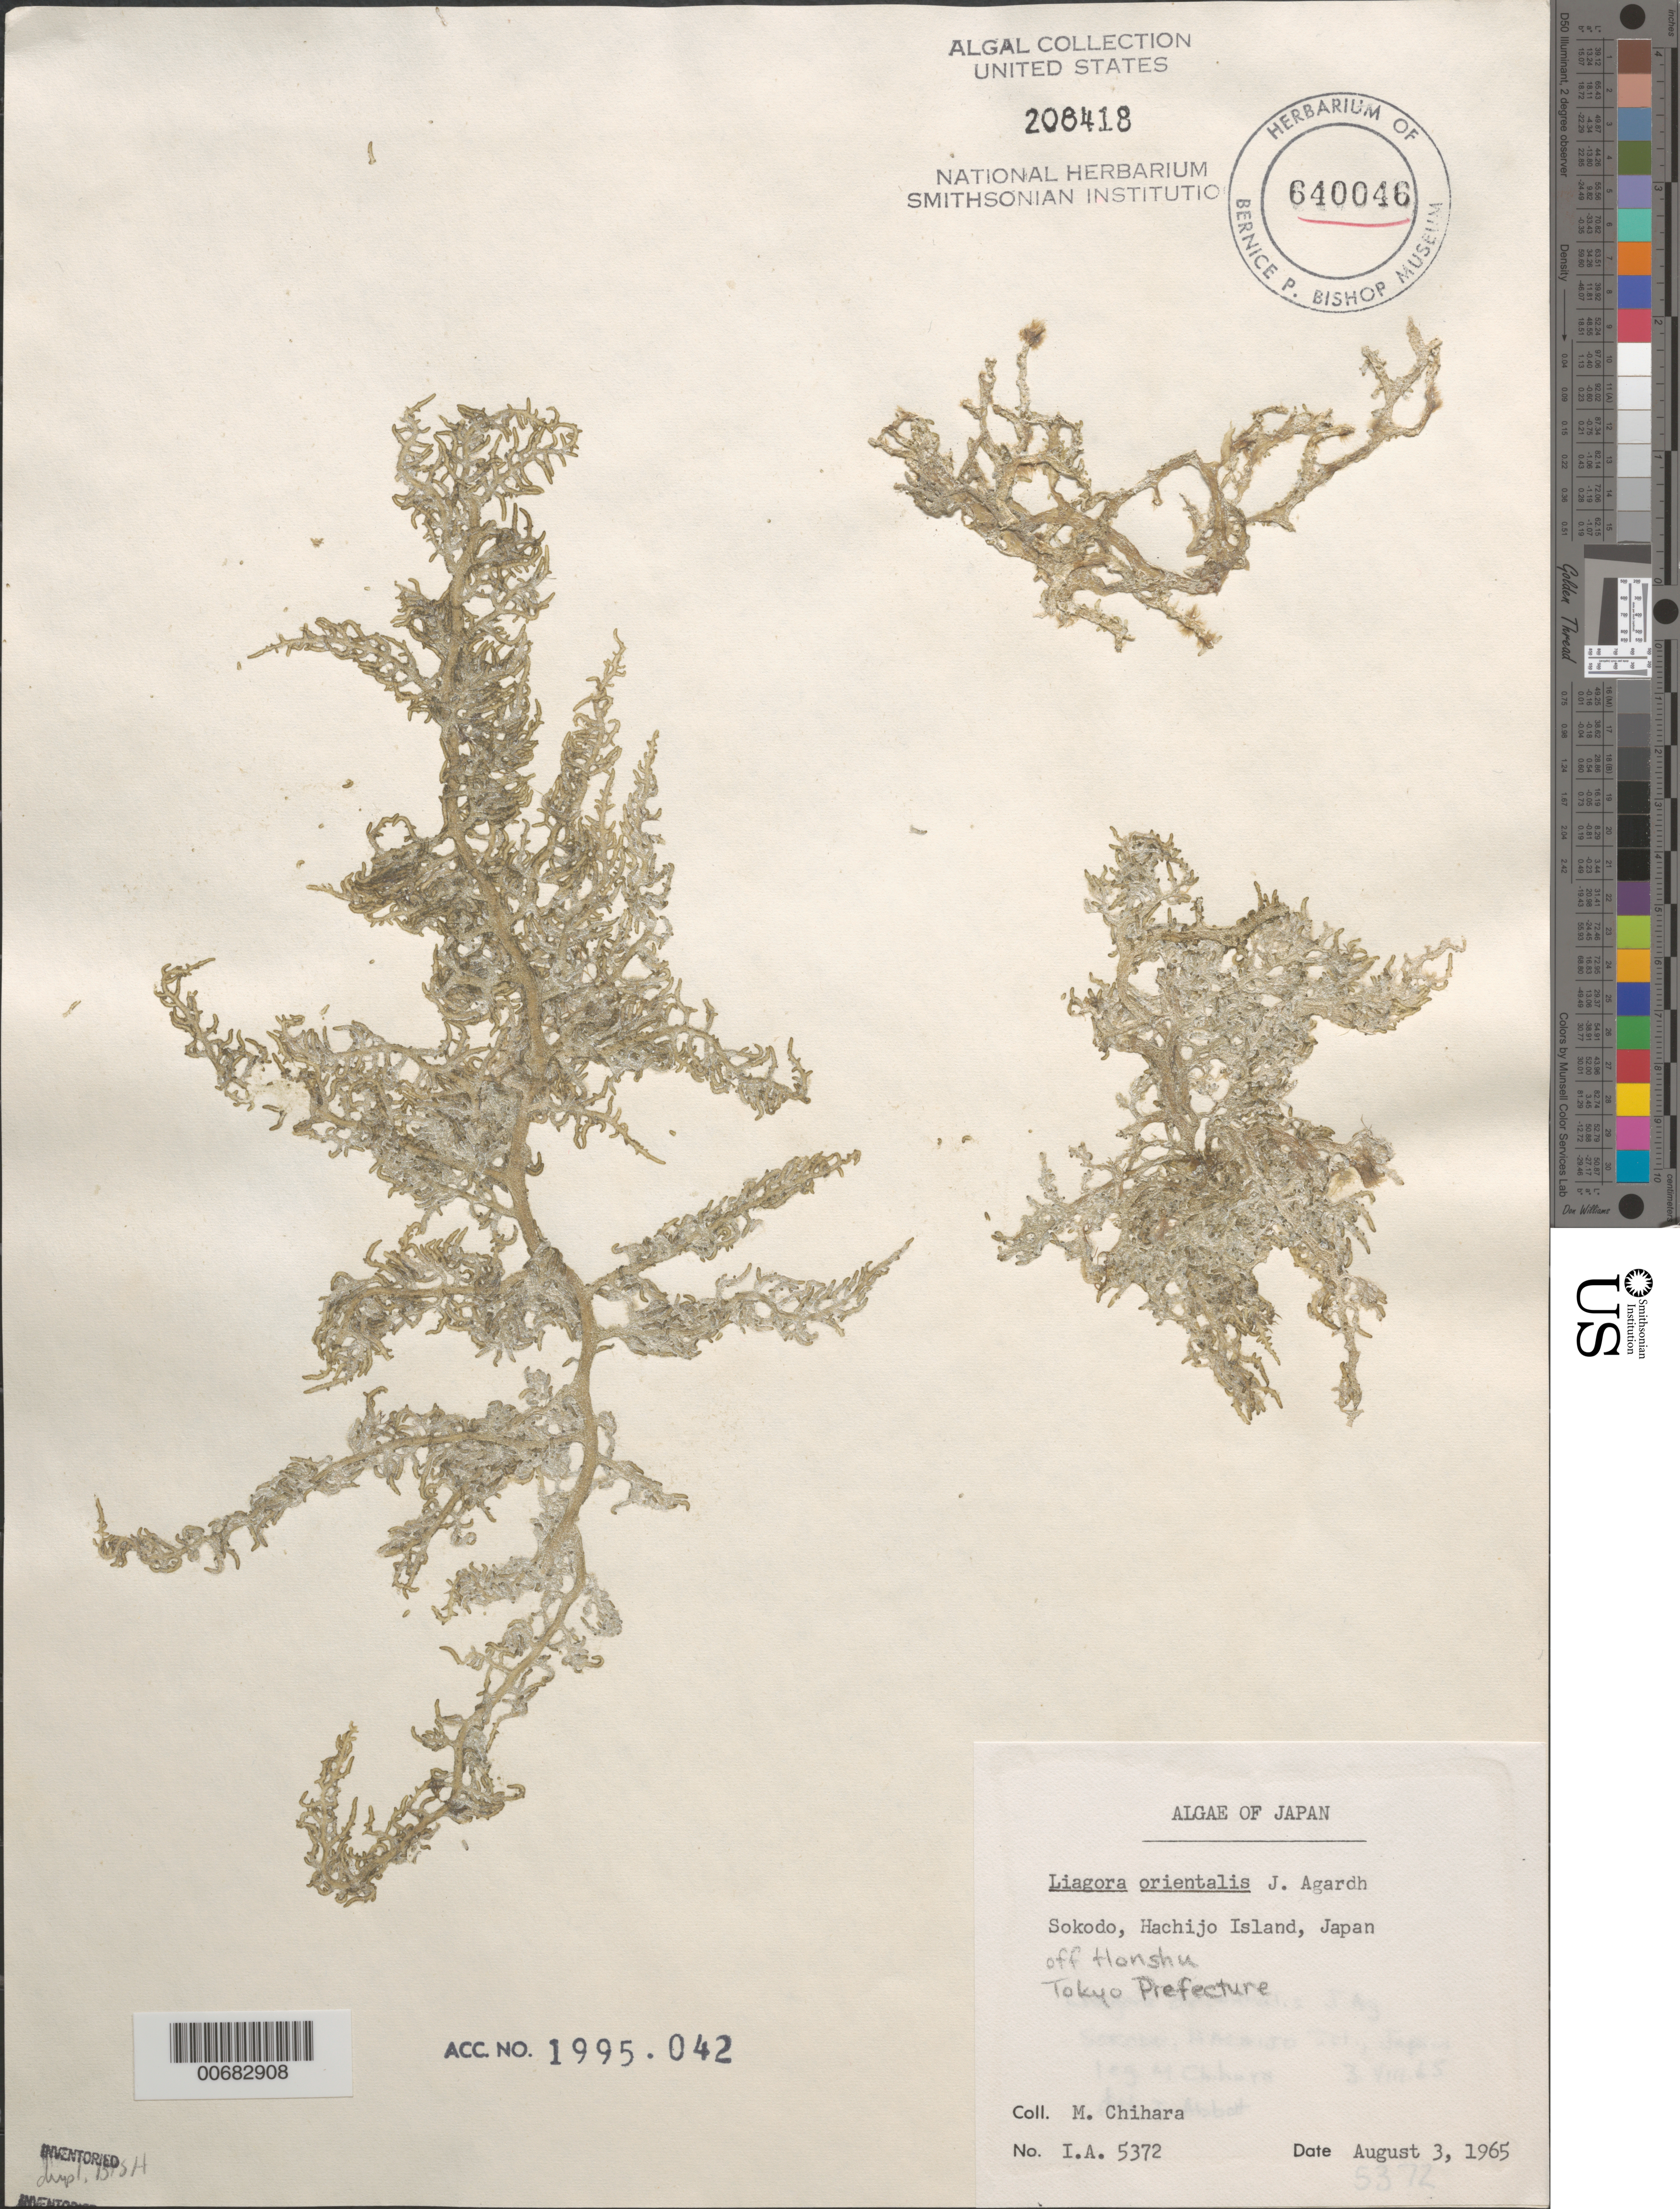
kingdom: Plantae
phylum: Rhodophyta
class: Florideophyceae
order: Nemaliales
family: Liagoraceae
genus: Izziella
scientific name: Izziella orientalis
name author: (J. Agardh) Huisman & Schils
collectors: M. Chihara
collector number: IAA 5372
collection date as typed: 03 Aug 1965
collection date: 1965-08-03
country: Japan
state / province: Tokyo, Federal City of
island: Honshu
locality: Sokodo, Hachijo Island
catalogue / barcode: US 208418